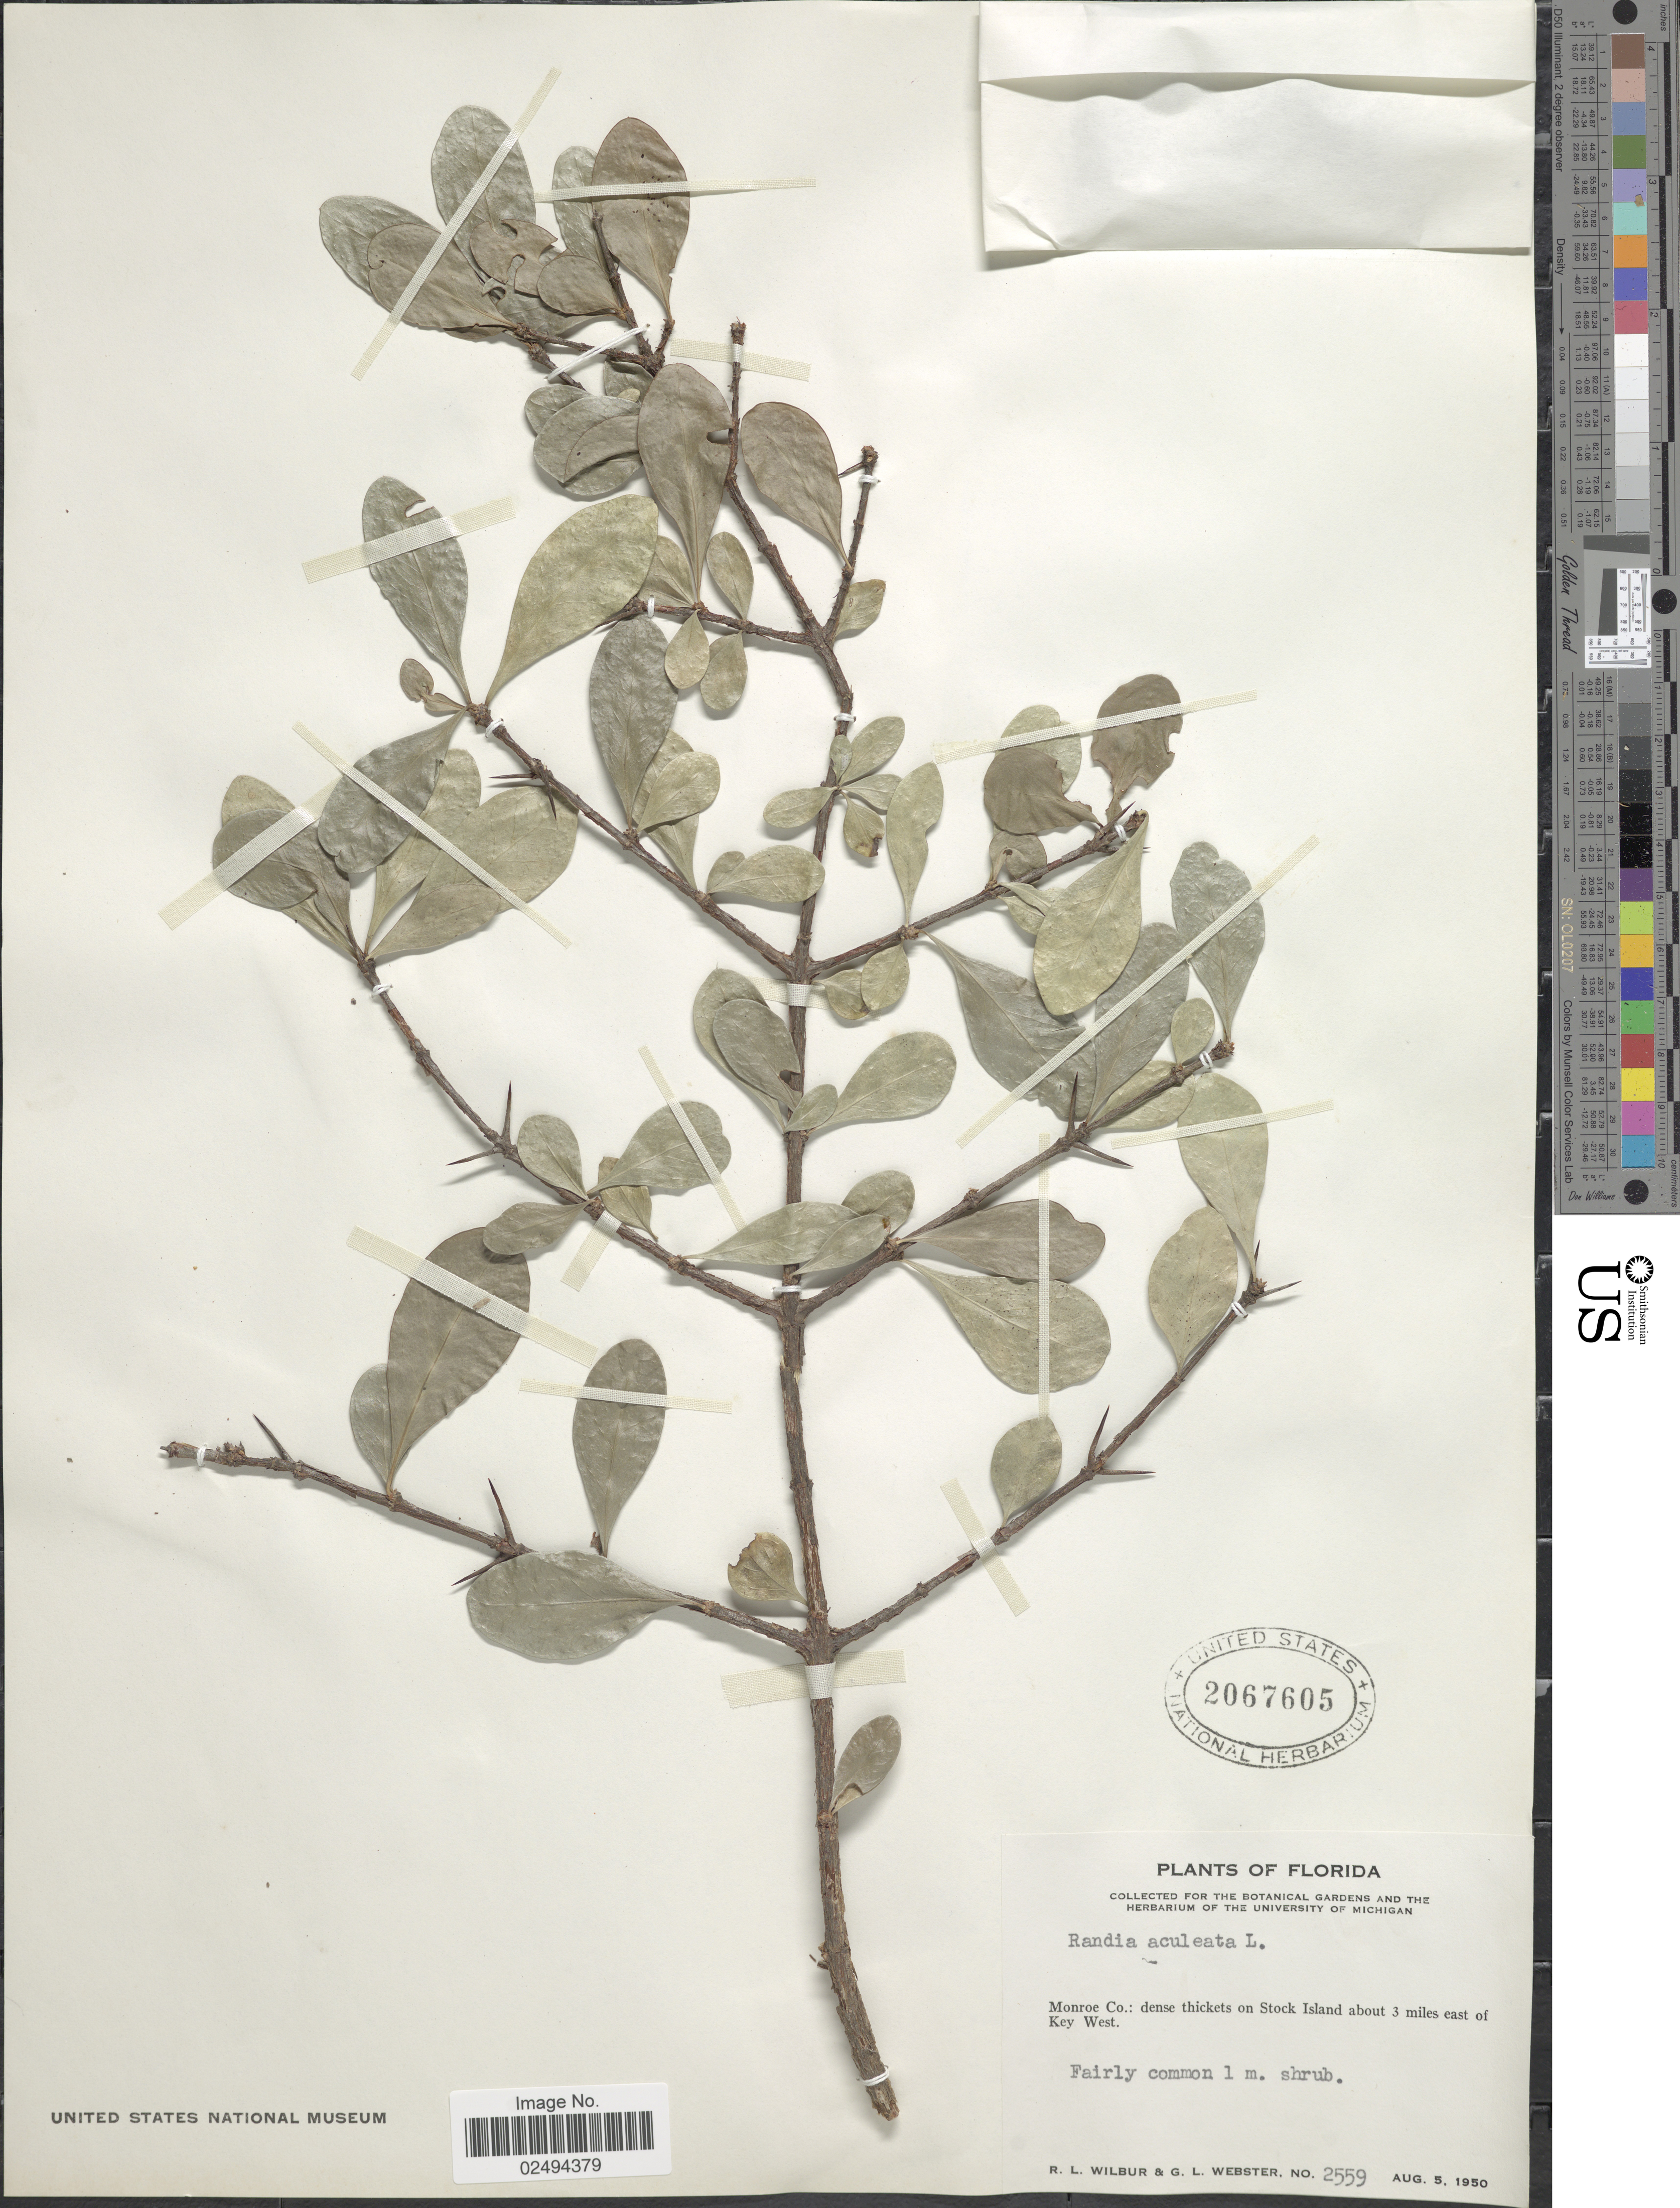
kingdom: Plantae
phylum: Tracheophyta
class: Magnoliopsida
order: Gentianales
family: Rubiaceae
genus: Randia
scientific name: Randia aculeata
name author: L.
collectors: R. L. Wilbur & G. L. Webster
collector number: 2559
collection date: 1950-08-05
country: United States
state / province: Florida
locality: Monroe Co: dense thickets on Stock Island about 3 miles east of Key West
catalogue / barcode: US 2067605